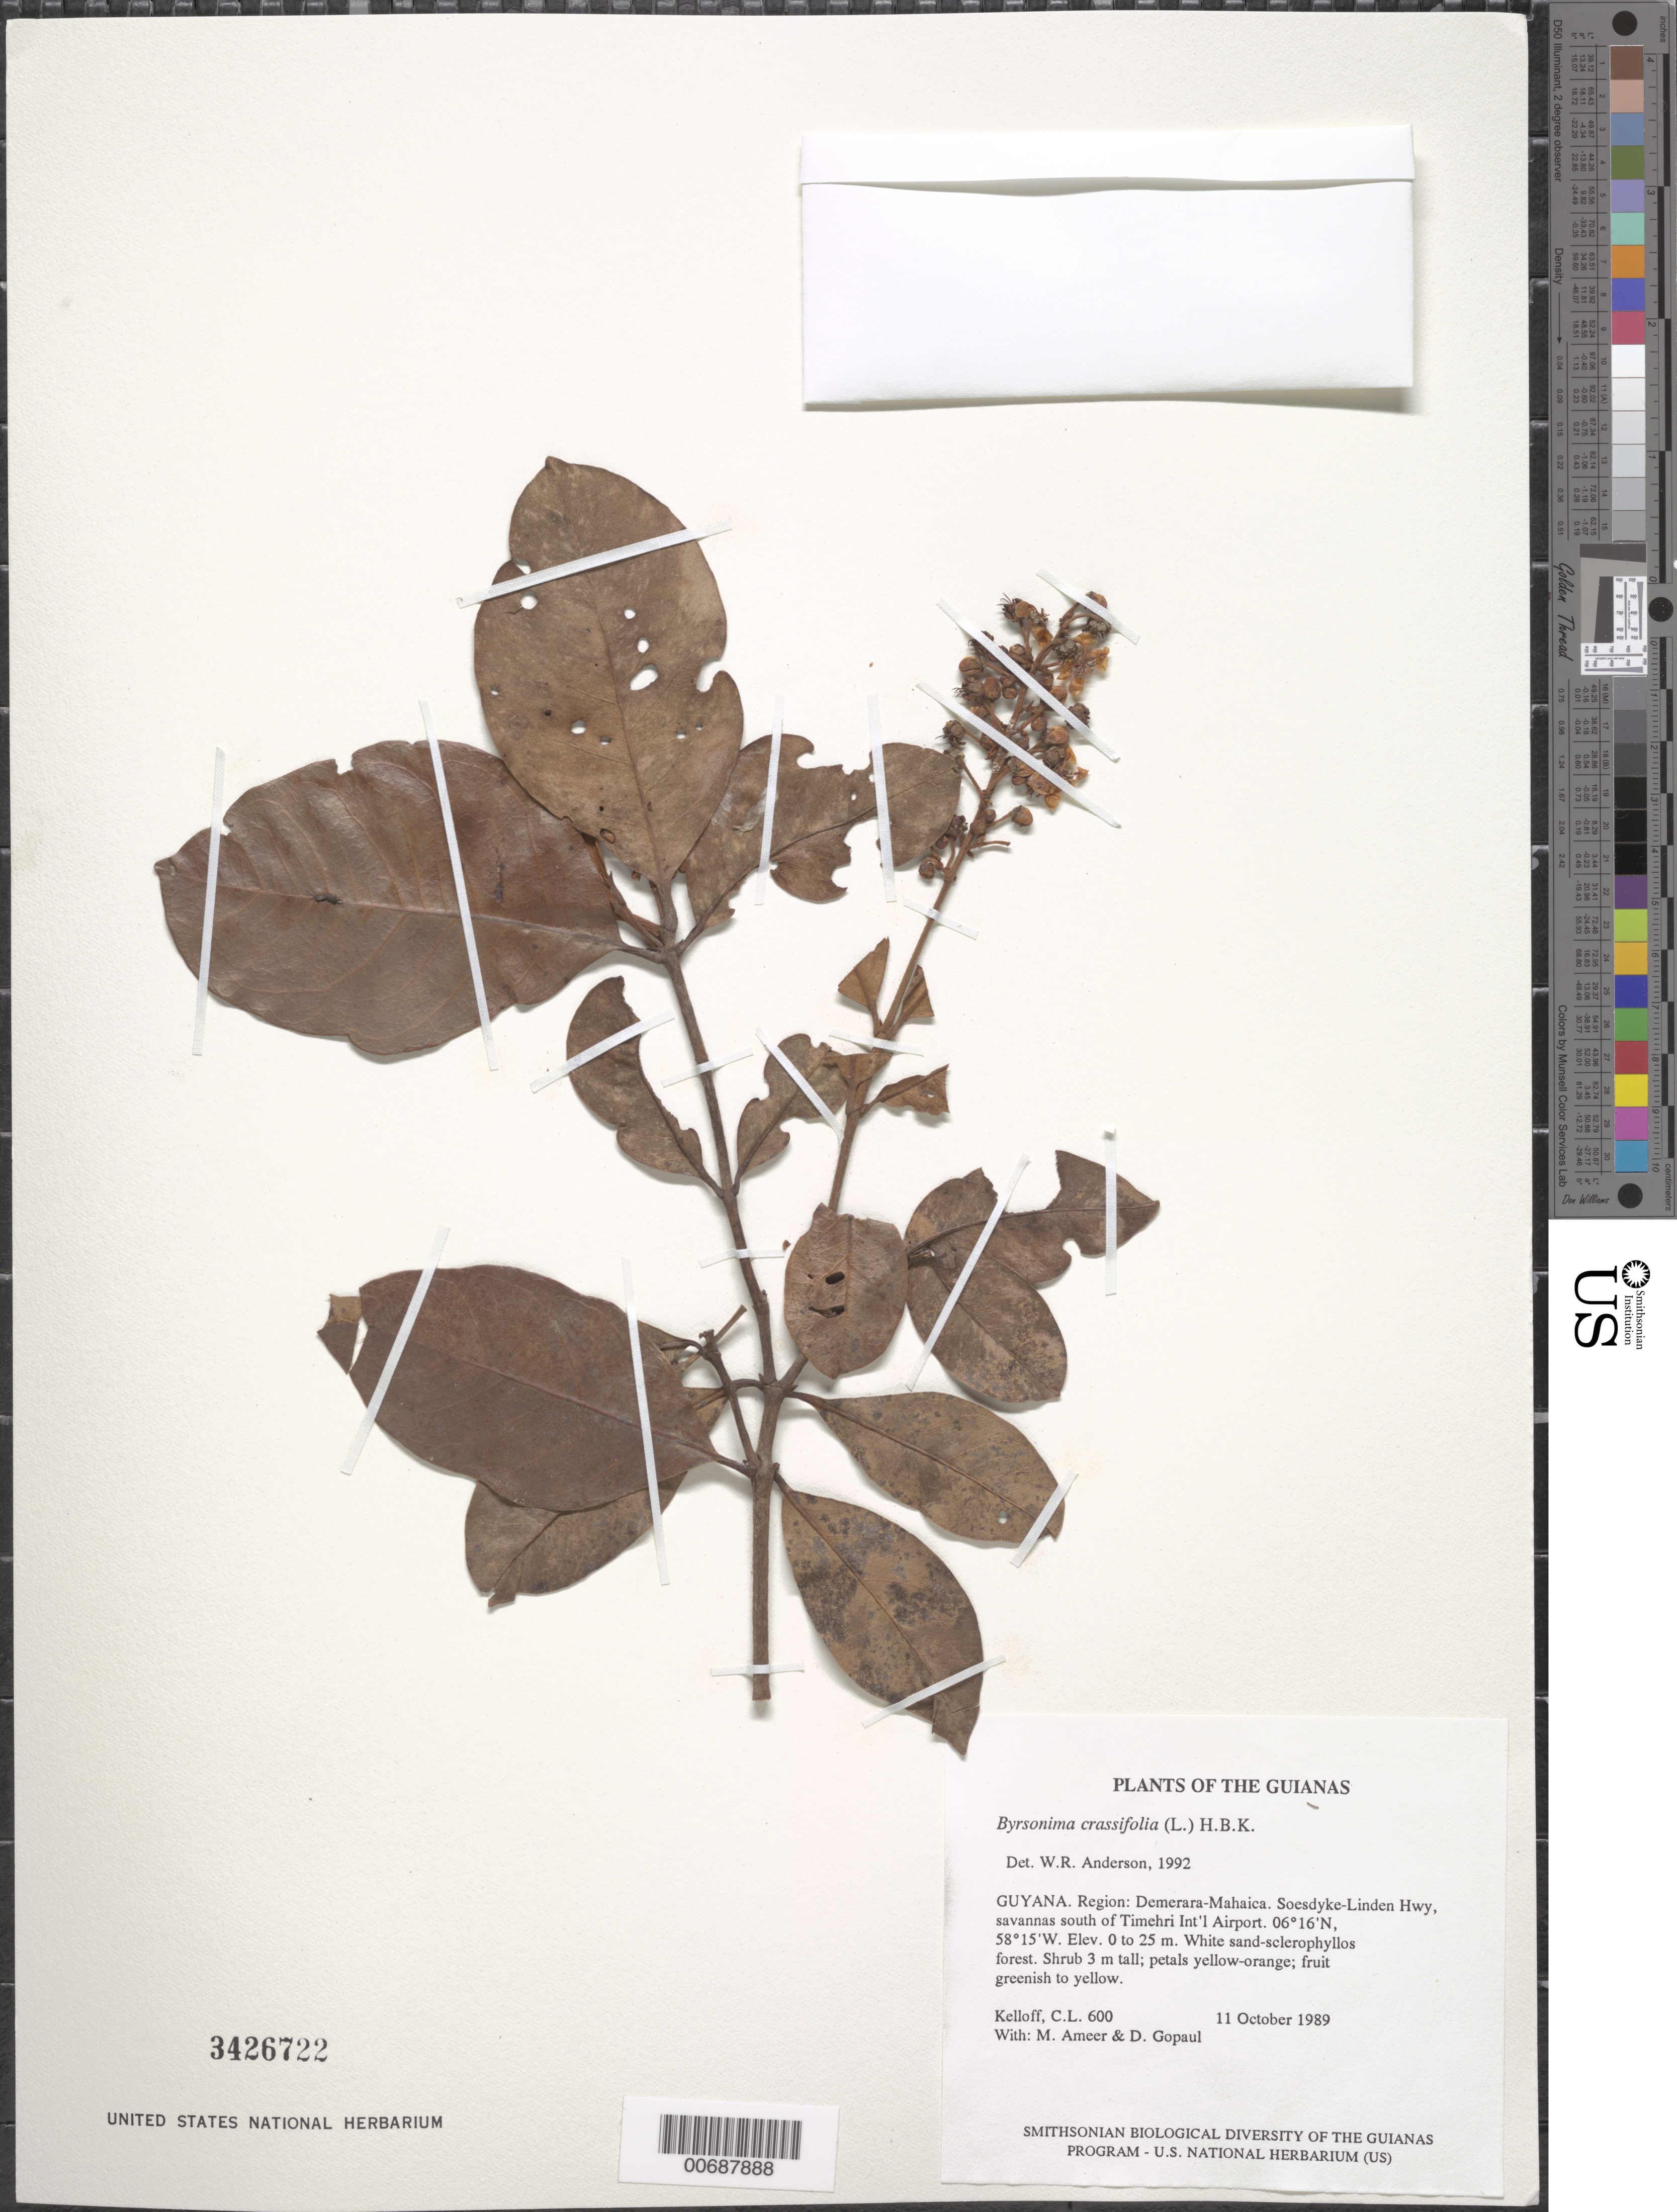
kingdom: Plantae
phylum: Tracheophyta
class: Magnoliopsida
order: Malpighiales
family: Malpighiaceae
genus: Byrsonima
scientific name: Byrsonima crassifolia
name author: (L.) Kunth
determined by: Anderson, W. R., (MICH), University of Michigan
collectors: C. L. Kelloff, M. Ameer & D. Gopaul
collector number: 600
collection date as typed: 11 October 1989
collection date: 1989-10-11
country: Guyana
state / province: Demerara-Mahaica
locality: Soesdyke-Linden Hwy, S of Timehri Int'l Airport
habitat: White sand savanna - sclerophyllous forest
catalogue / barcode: US 3426722